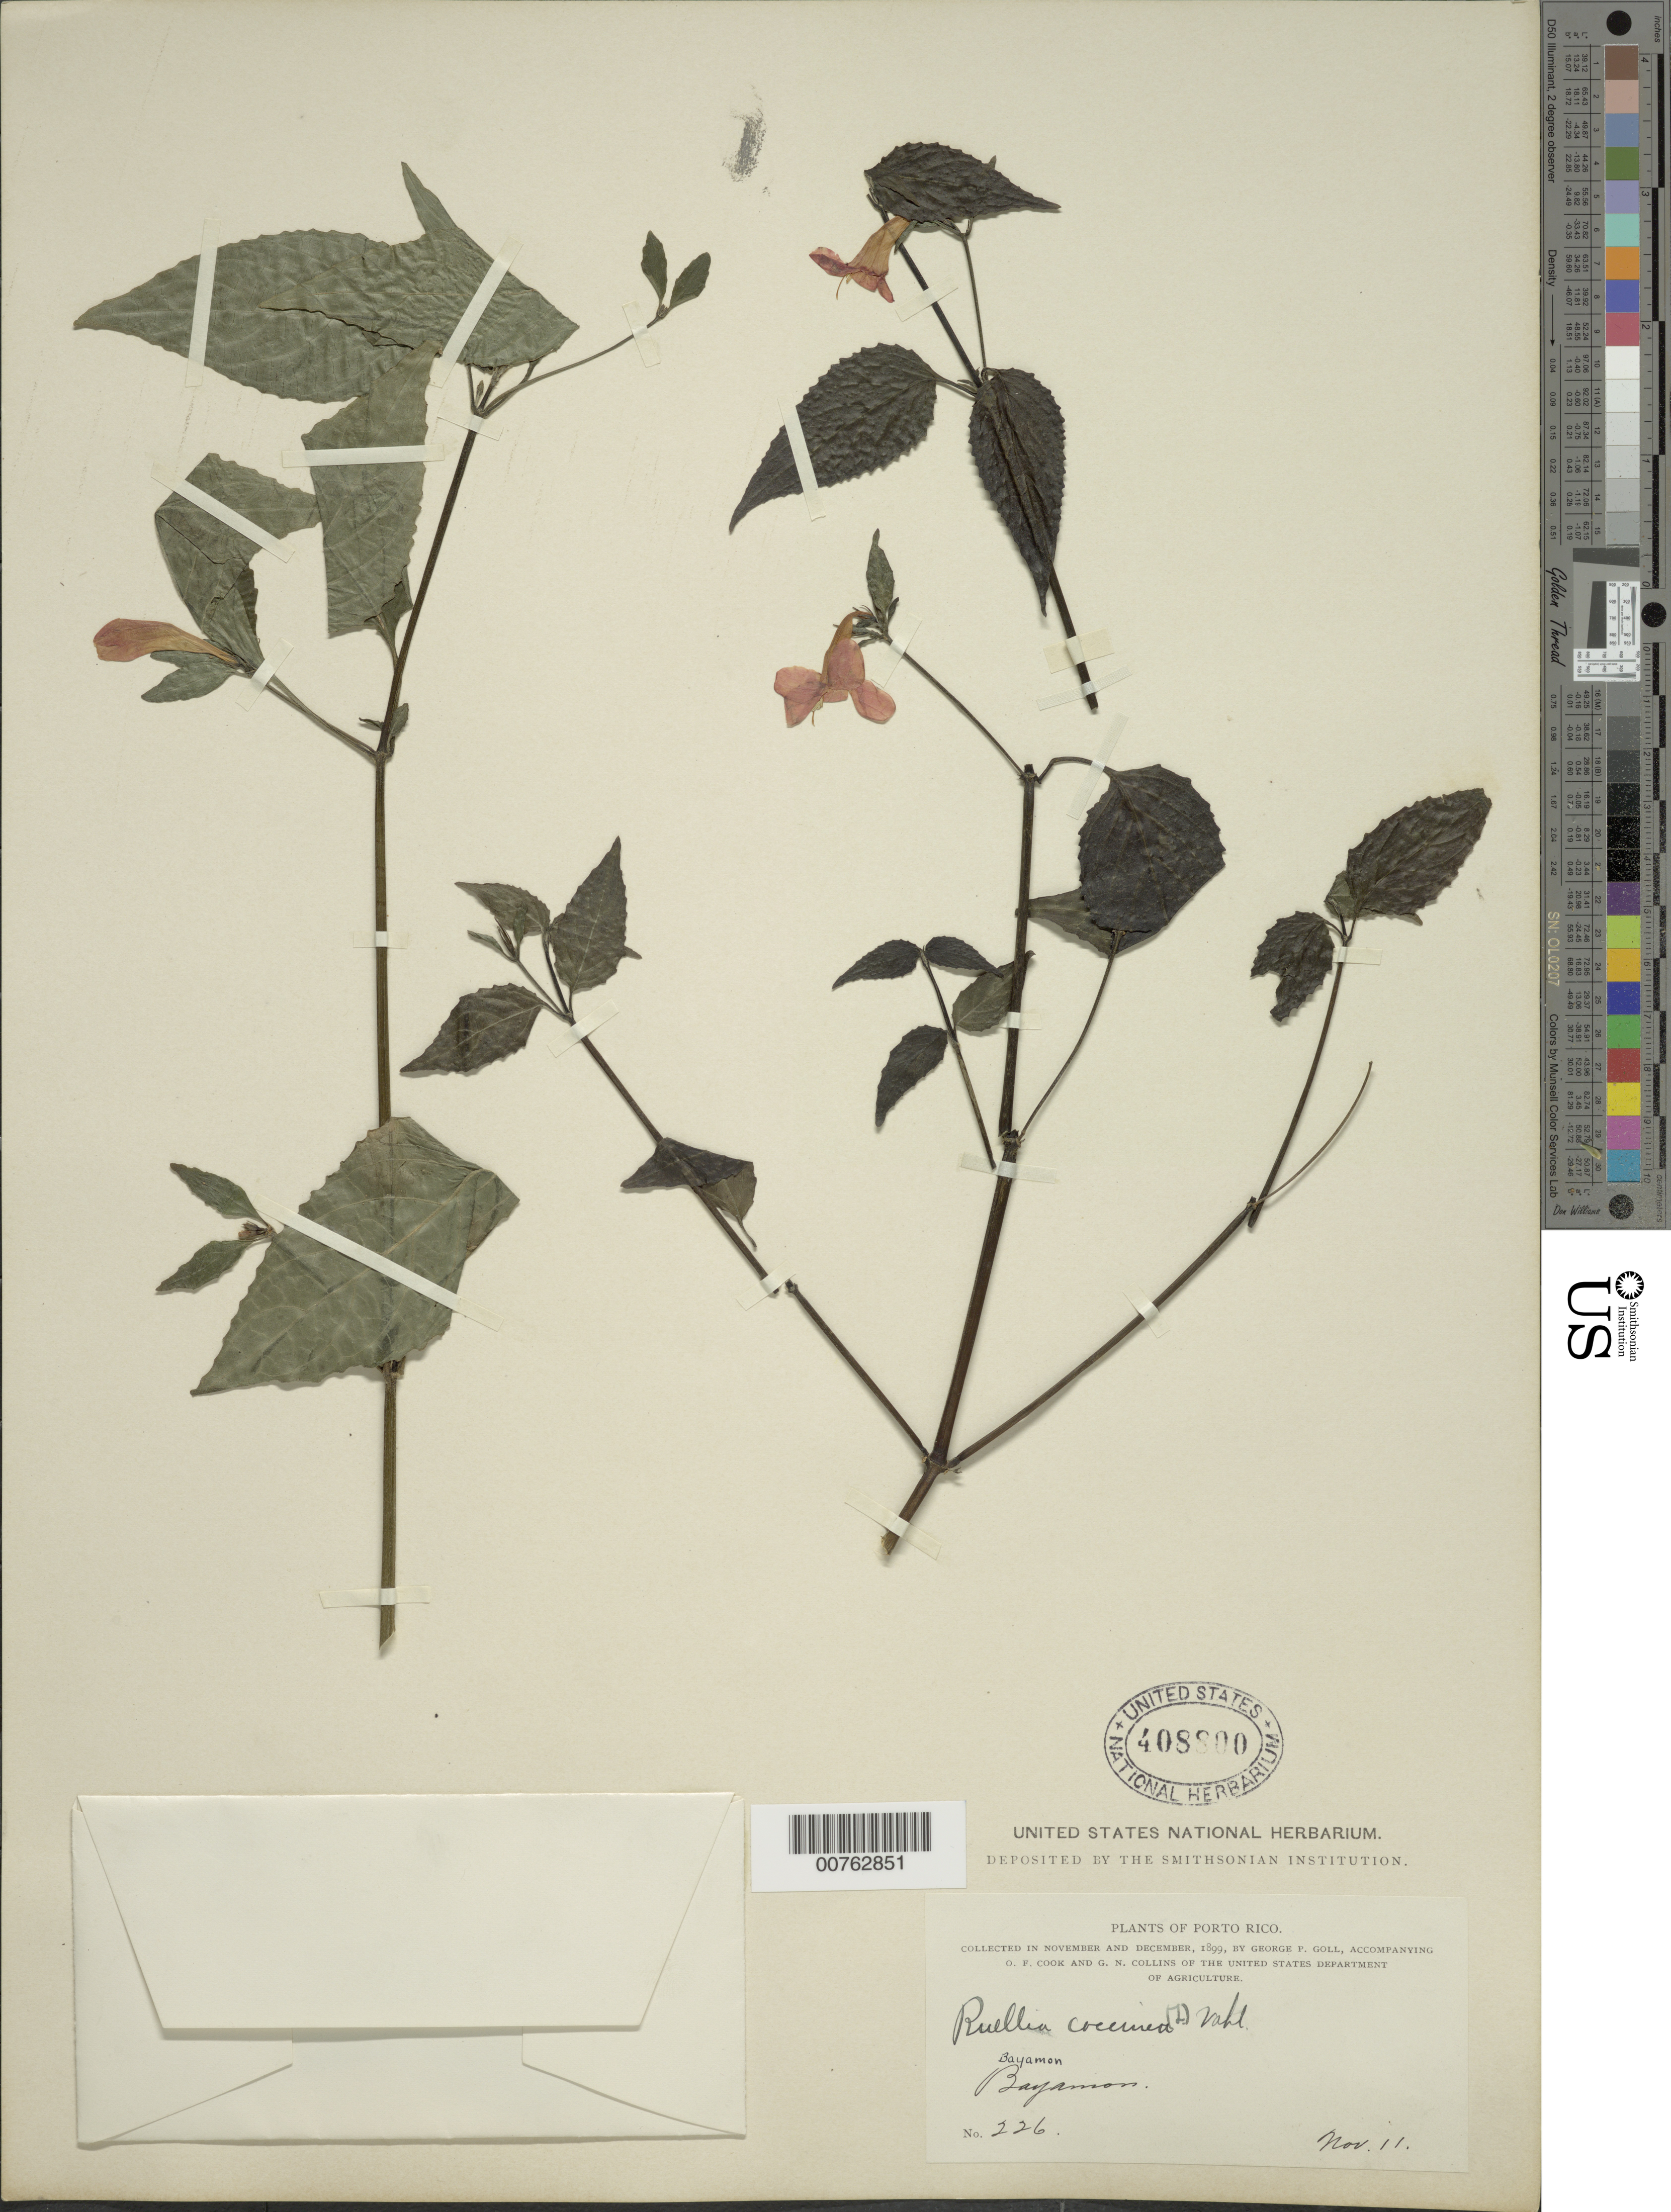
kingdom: Plantae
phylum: Tracheophyta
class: Magnoliopsida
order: Lamiales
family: Acanthaceae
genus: Ruellia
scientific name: Ruellia coccinea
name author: (L.) Vahl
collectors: G. Goll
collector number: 226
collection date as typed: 11 Nov 1899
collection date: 1899-11-11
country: Puerto Rico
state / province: Bayamón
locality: Bayamon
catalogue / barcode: US 408800